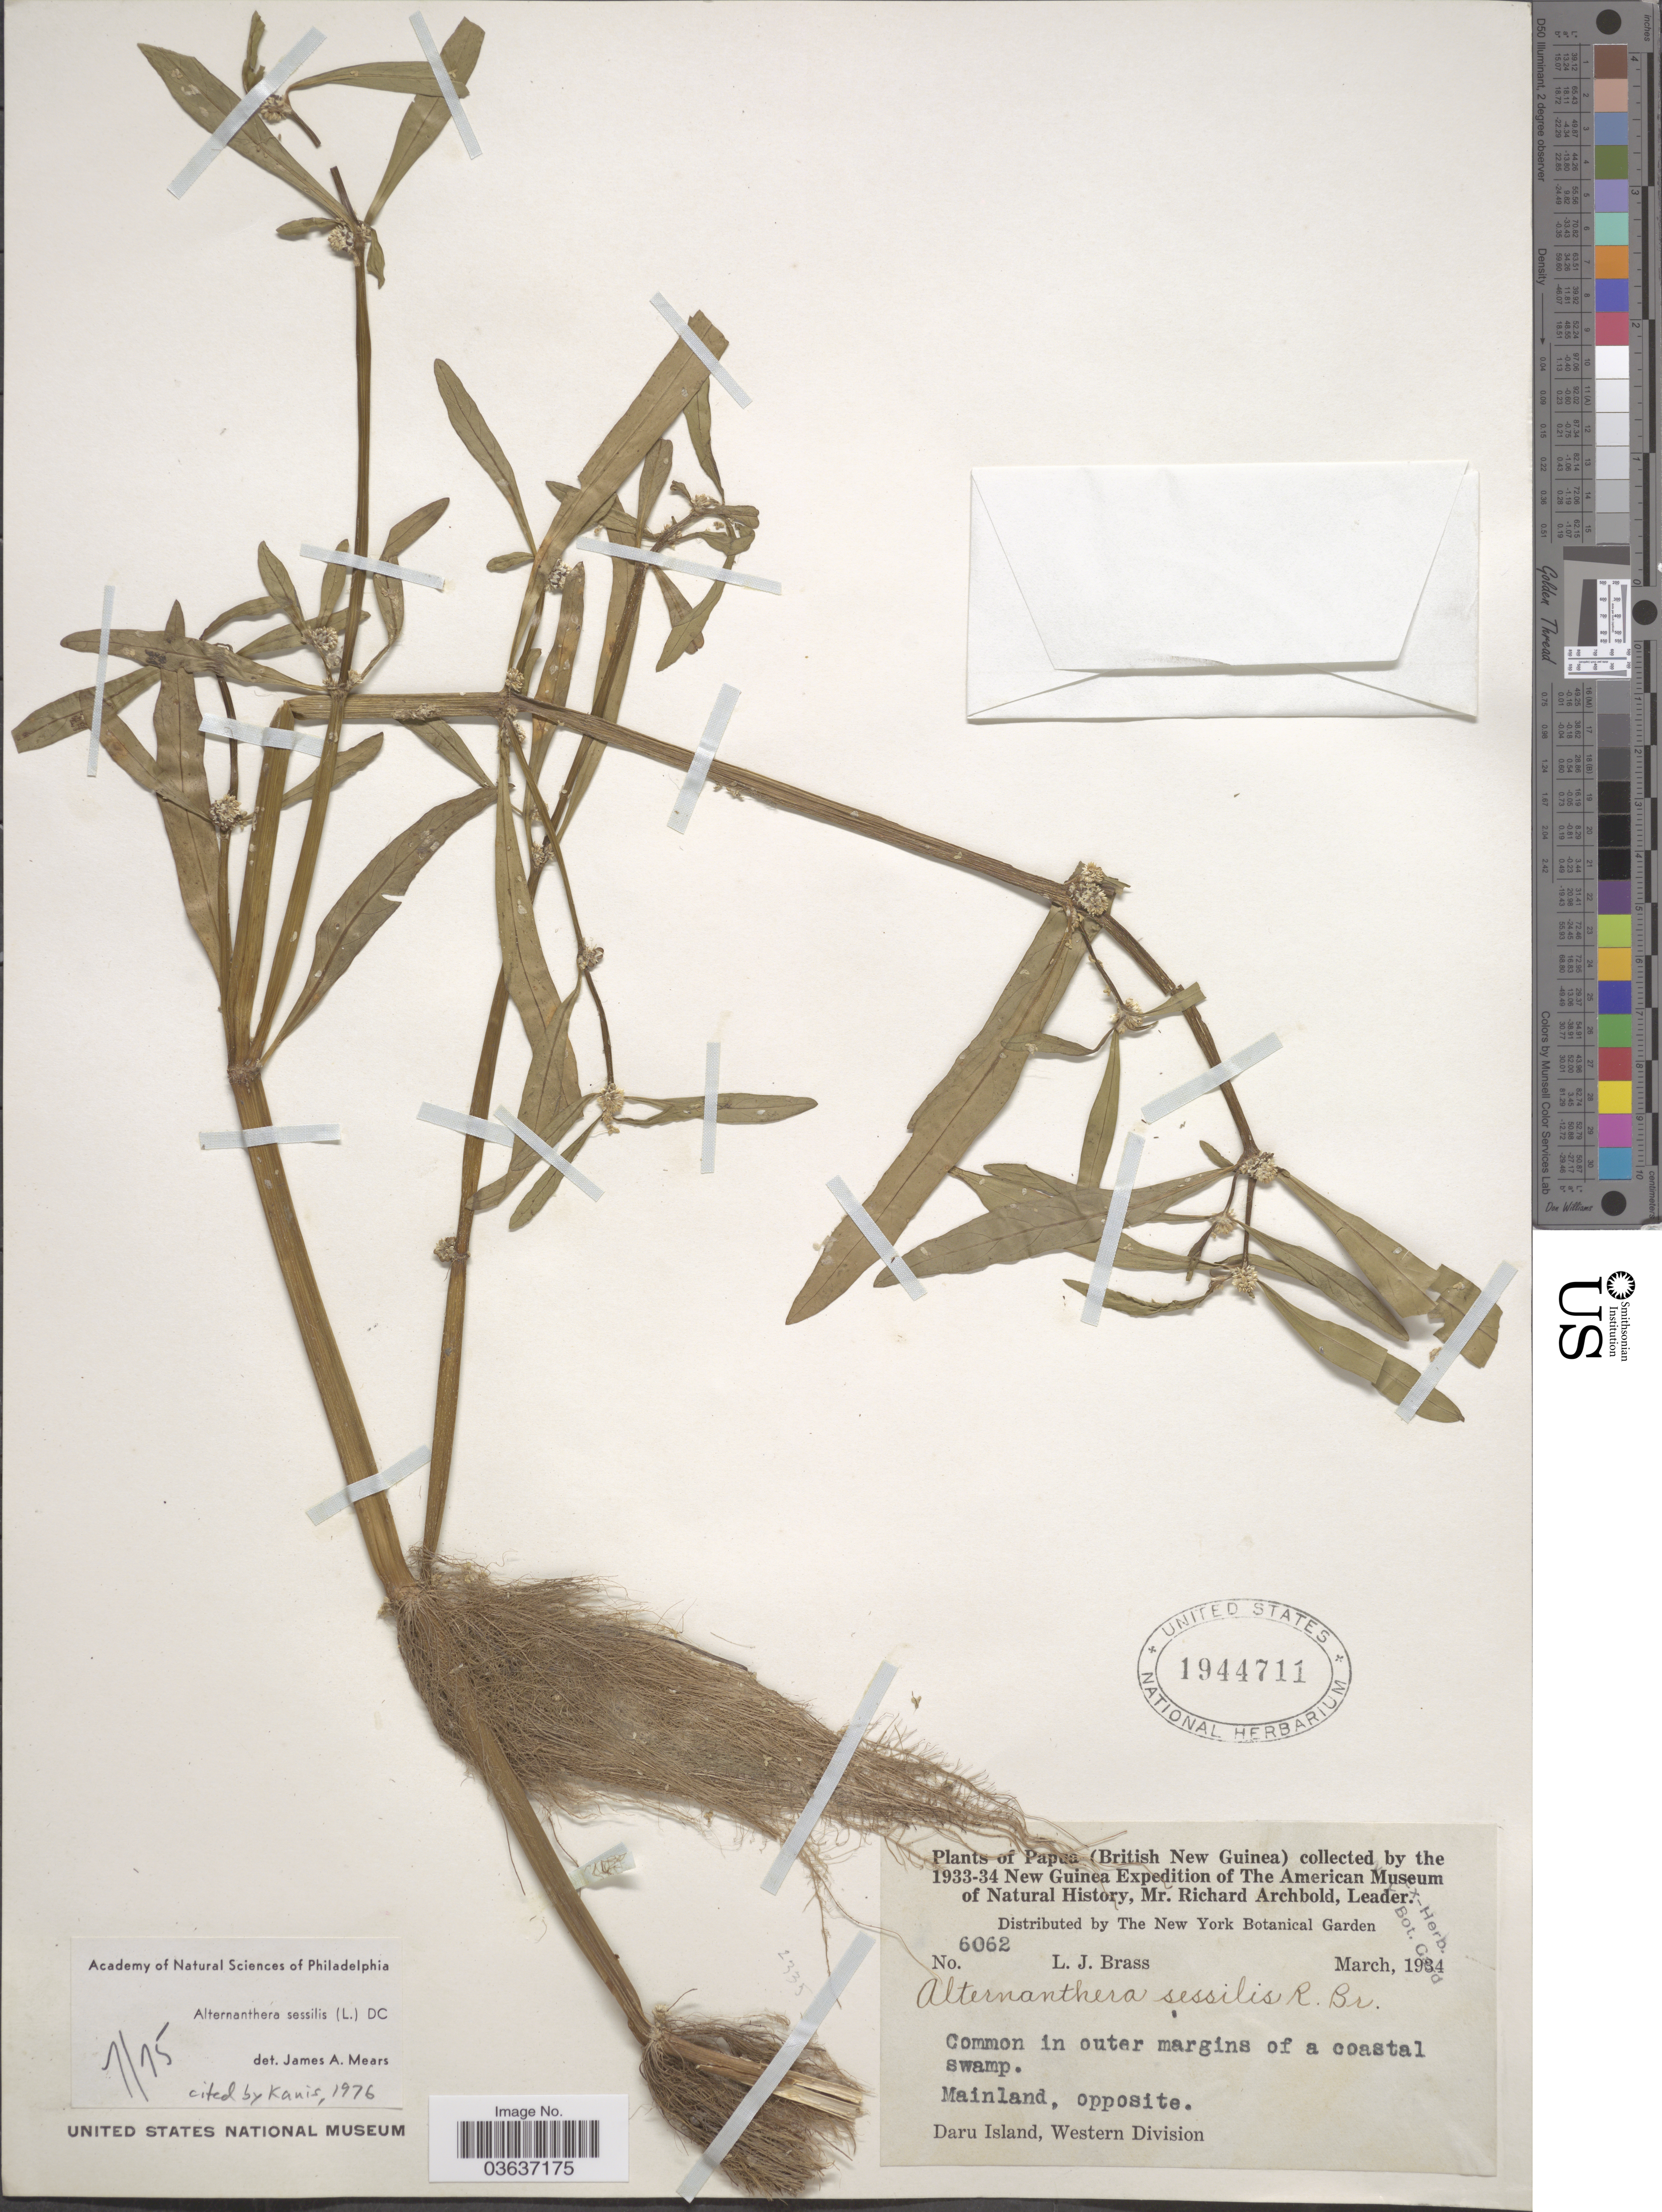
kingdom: Plantae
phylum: Tracheophyta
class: Magnoliopsida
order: Caryophyllales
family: Amaranthaceae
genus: Alternanthera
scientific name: Alternanthera sessilis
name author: (L.) DC.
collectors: L. J. Brass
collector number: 6062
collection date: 1934-03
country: Papua New Guinea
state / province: Manus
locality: Papua (British New Guinea). Mainland, opposite. Daru Island, Western Division.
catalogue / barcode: US 1944711